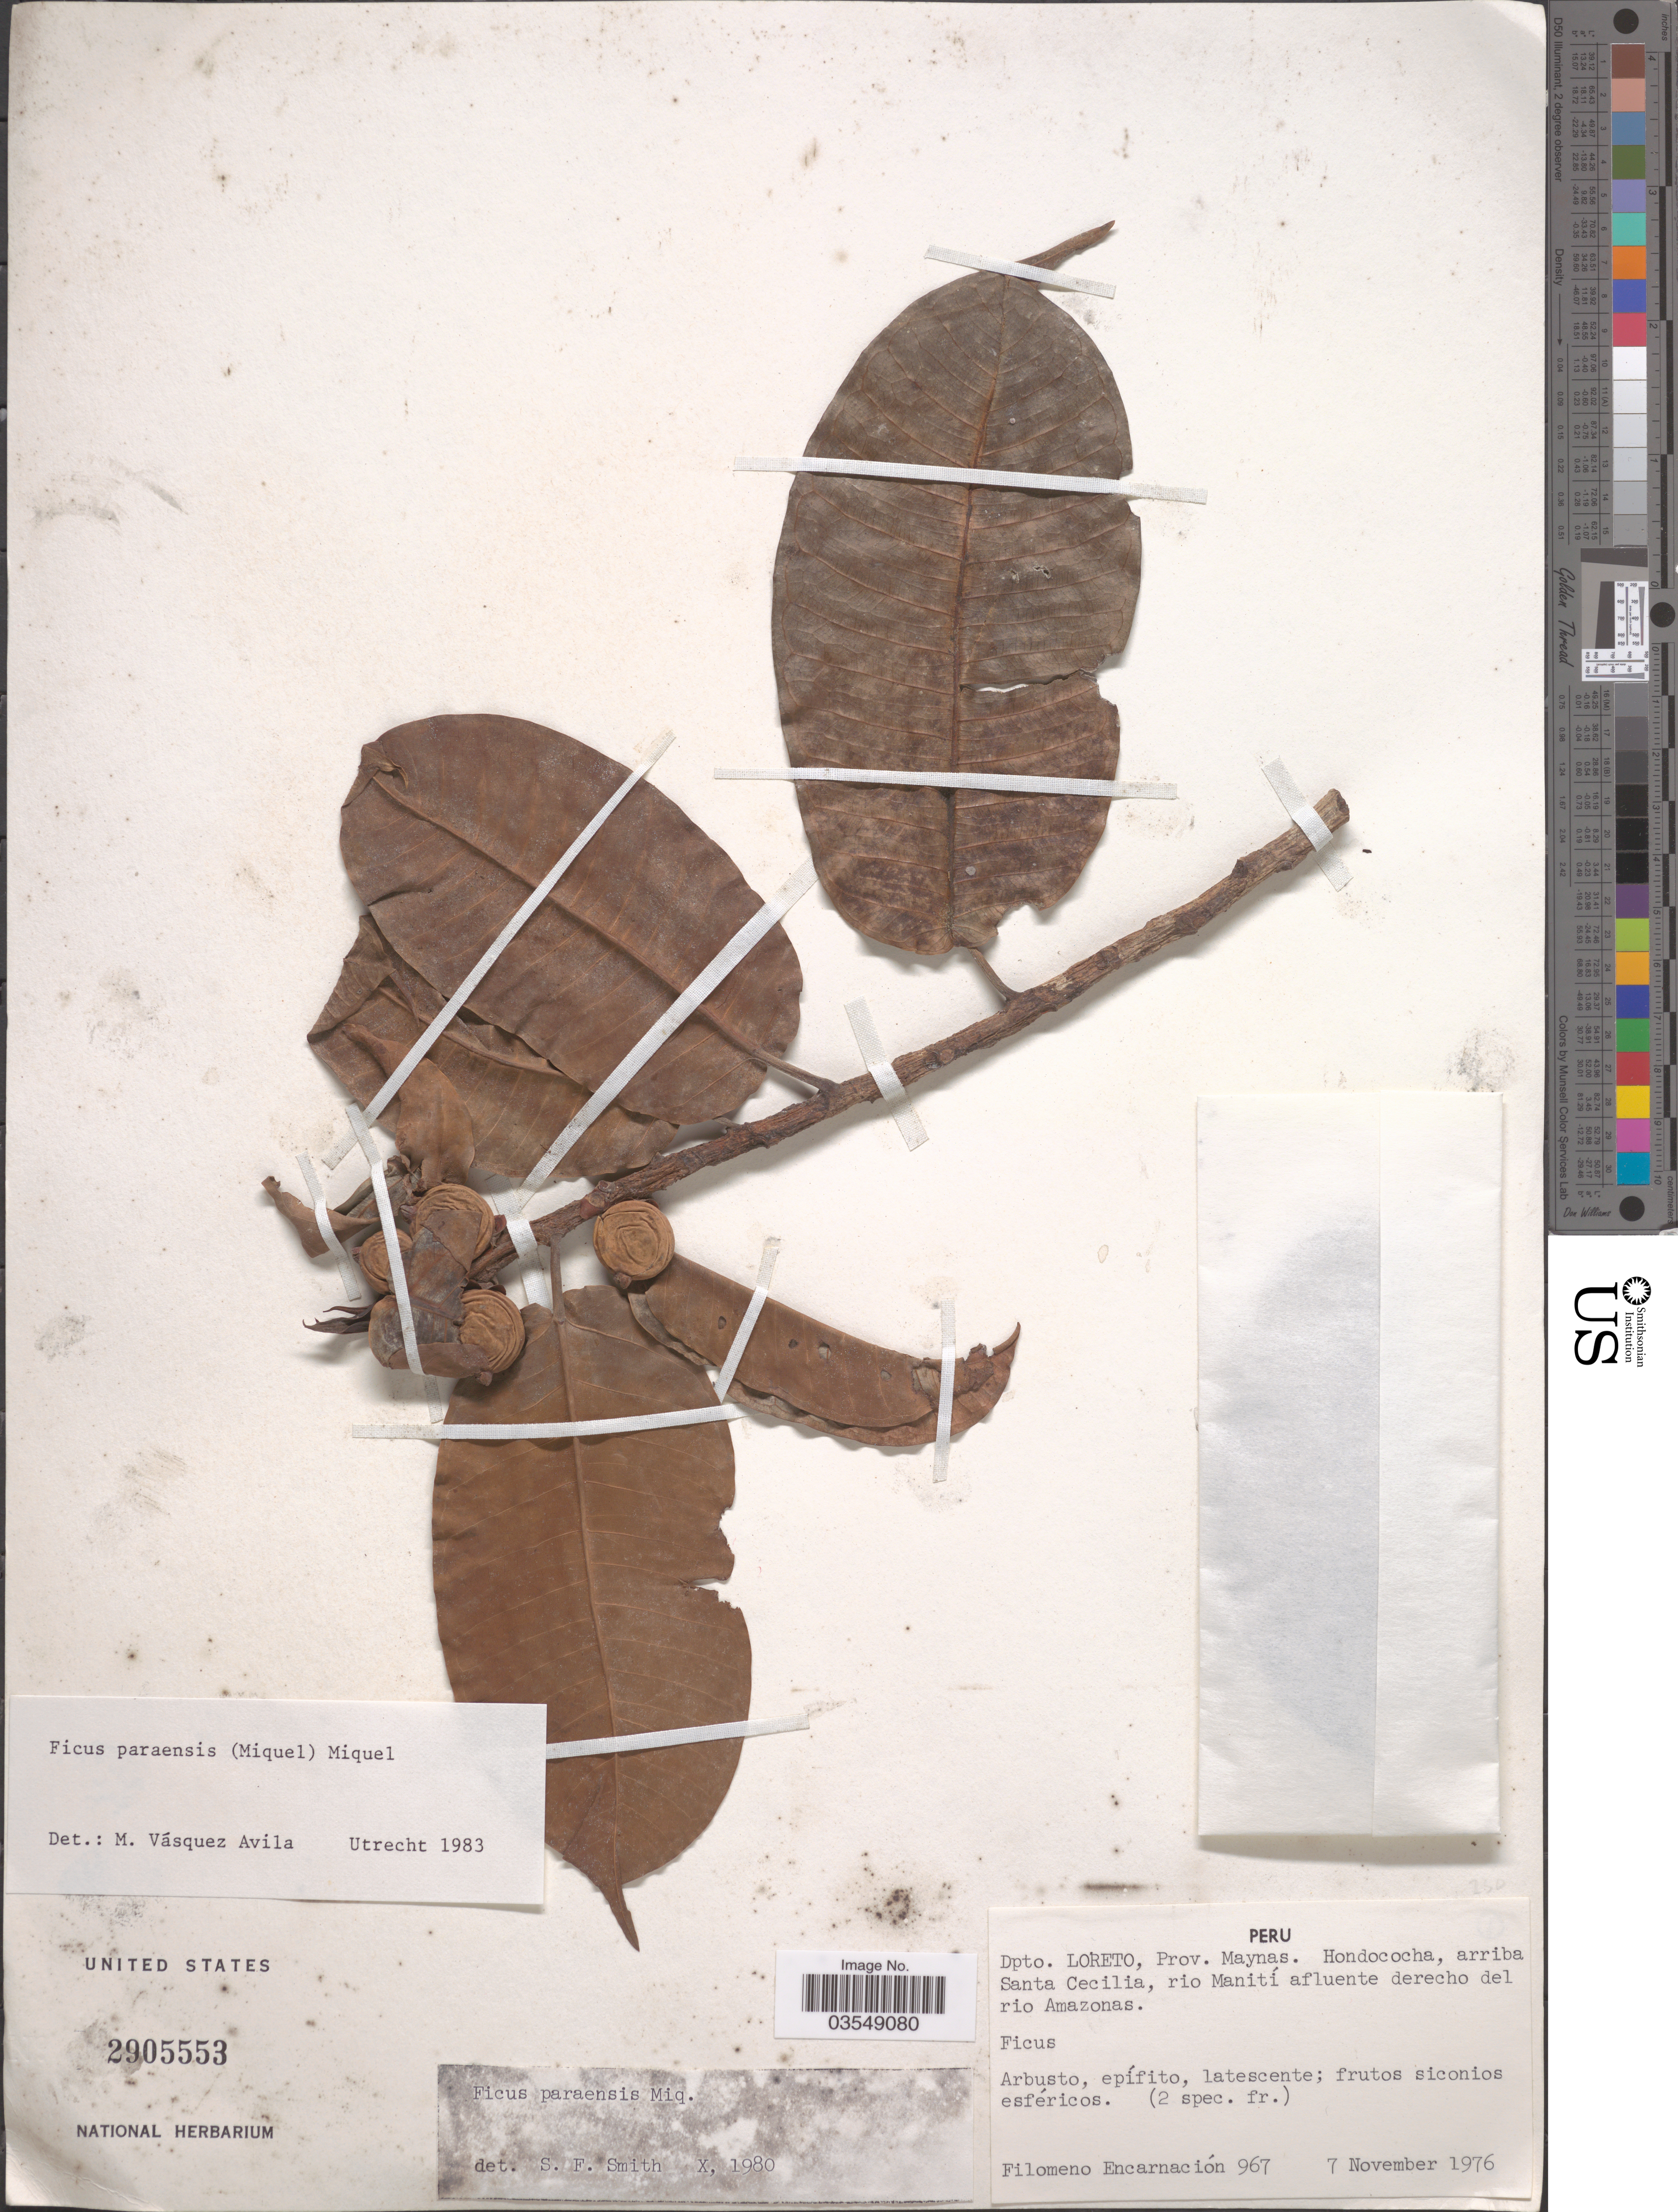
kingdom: Plantae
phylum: Tracheophyta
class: Magnoliopsida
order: Rosales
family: Moraceae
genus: Ficus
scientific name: Ficus paraensis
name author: (Miq.) Miq.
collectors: F. Encarnación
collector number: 967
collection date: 1976-11-07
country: Peru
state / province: Loreto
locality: Dpto. Loreto, Prov. Maynas. Hondococha, arriba Santa Cecilia, rio Manití afluente derecho del rio Amazonas.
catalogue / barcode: US 2905553